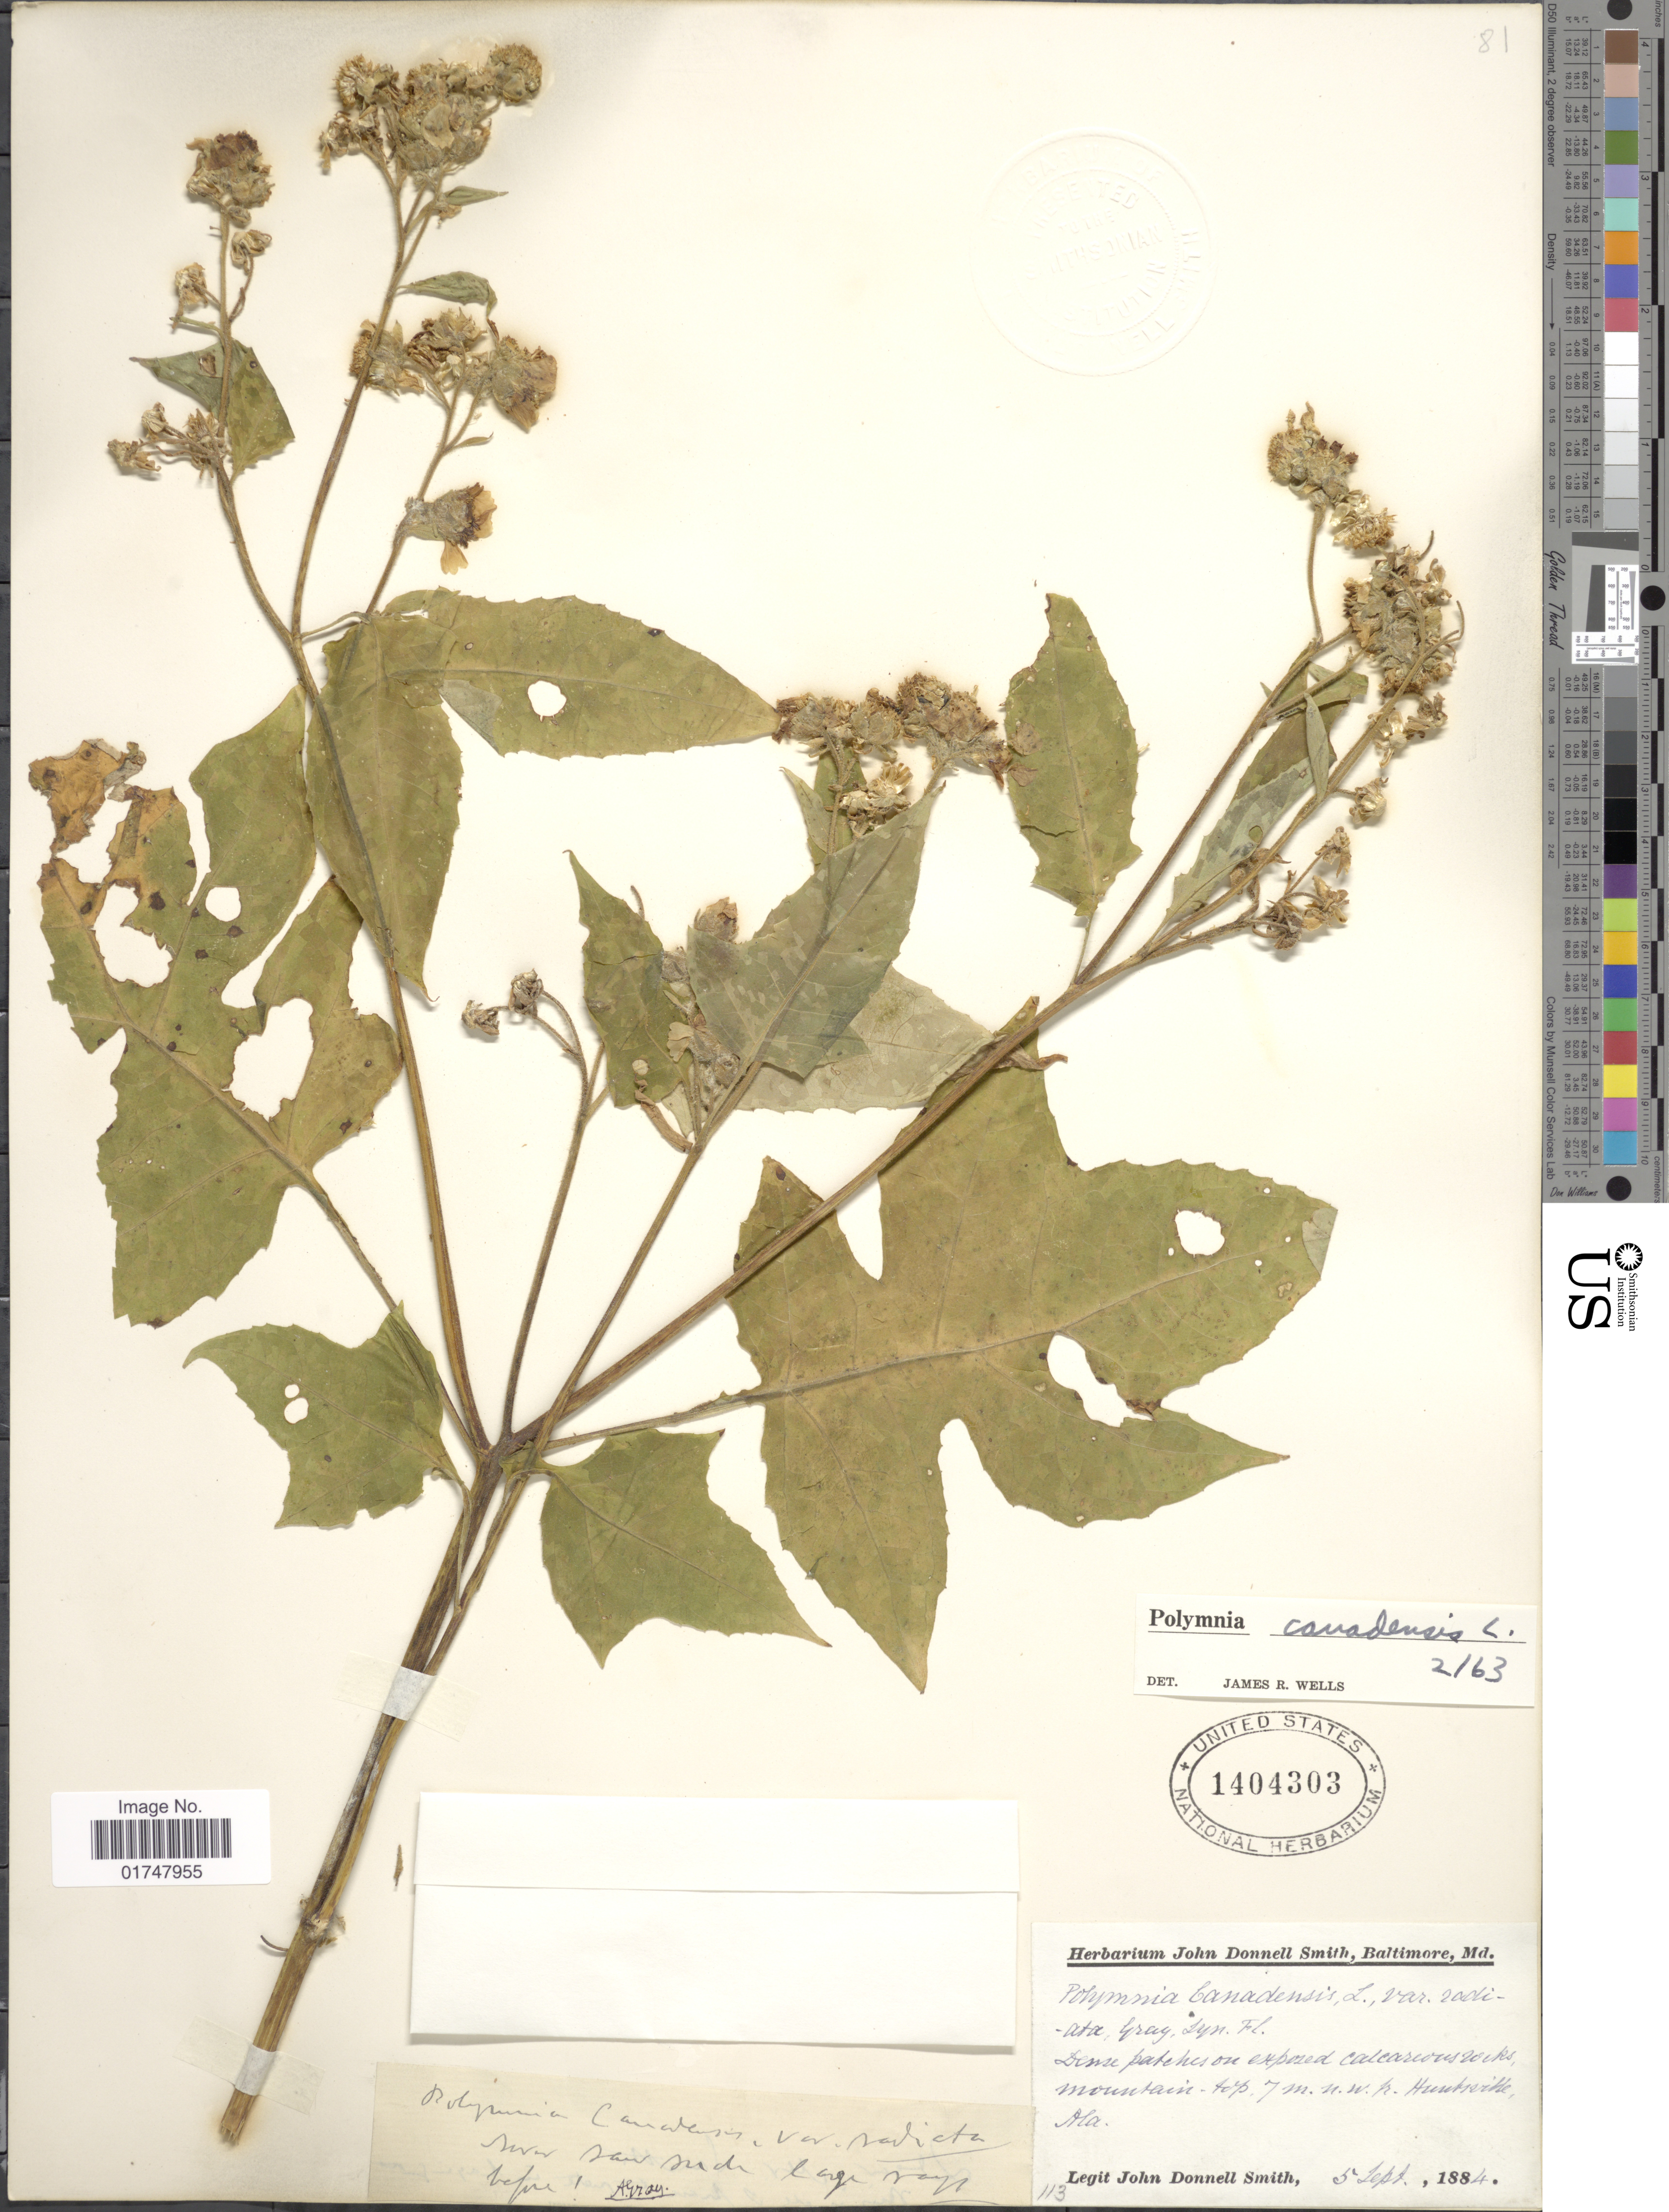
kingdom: Plantae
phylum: Tracheophyta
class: Magnoliopsida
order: Asterales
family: Asteraceae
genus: Polymnia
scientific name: Polymnia canadensis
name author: L.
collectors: J. Donnell Smith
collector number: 113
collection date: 1884-09-05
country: United States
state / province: Alabama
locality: Dense patches on exposed calcareous rocks, mountain top, 7 m. N. W. from Huntsville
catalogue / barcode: US 1404303